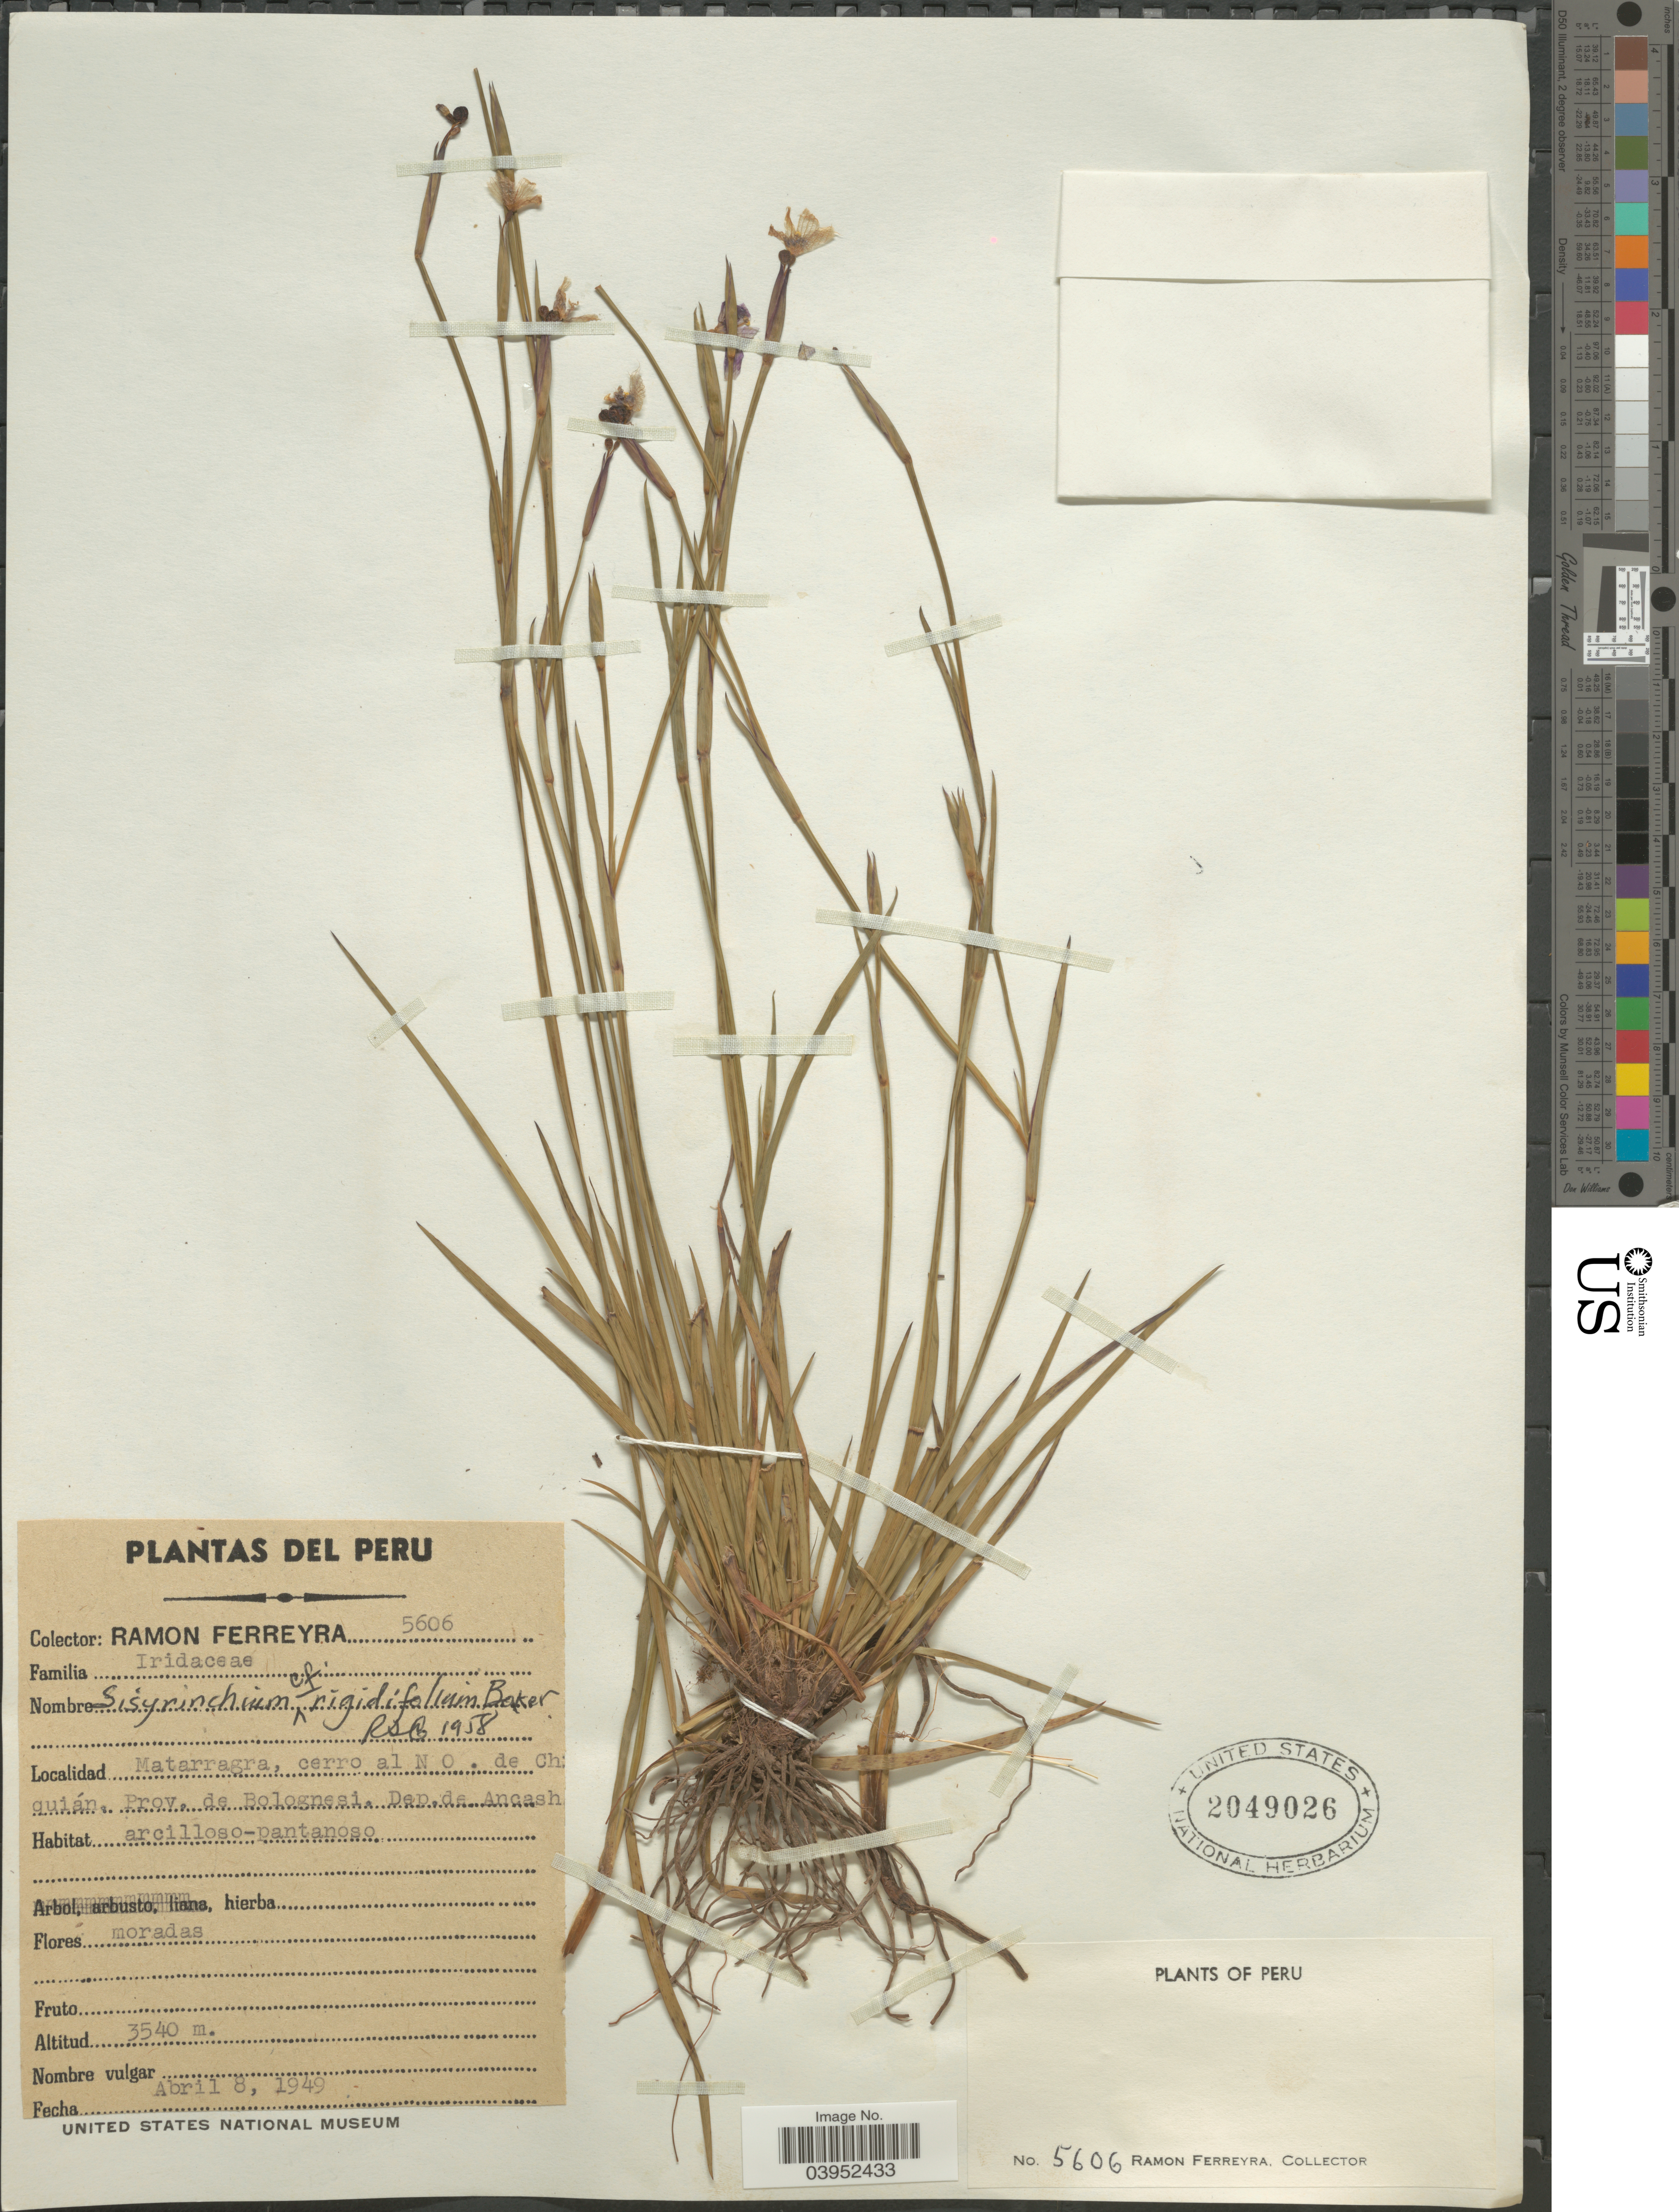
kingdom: Plantae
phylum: Tracheophyta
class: Liliopsida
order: Asparagales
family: Iridaceae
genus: Sisyrinchium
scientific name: Sisyrinchium rigidifolium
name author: Baker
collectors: R. A. Ferreyra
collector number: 5606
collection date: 1949-04-08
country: Peru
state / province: Ancash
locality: Matarragra, cerro al N O. de Chiquián. Prov. de Bolognesi. Dep. de Ancash.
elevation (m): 3540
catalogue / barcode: US 2049026